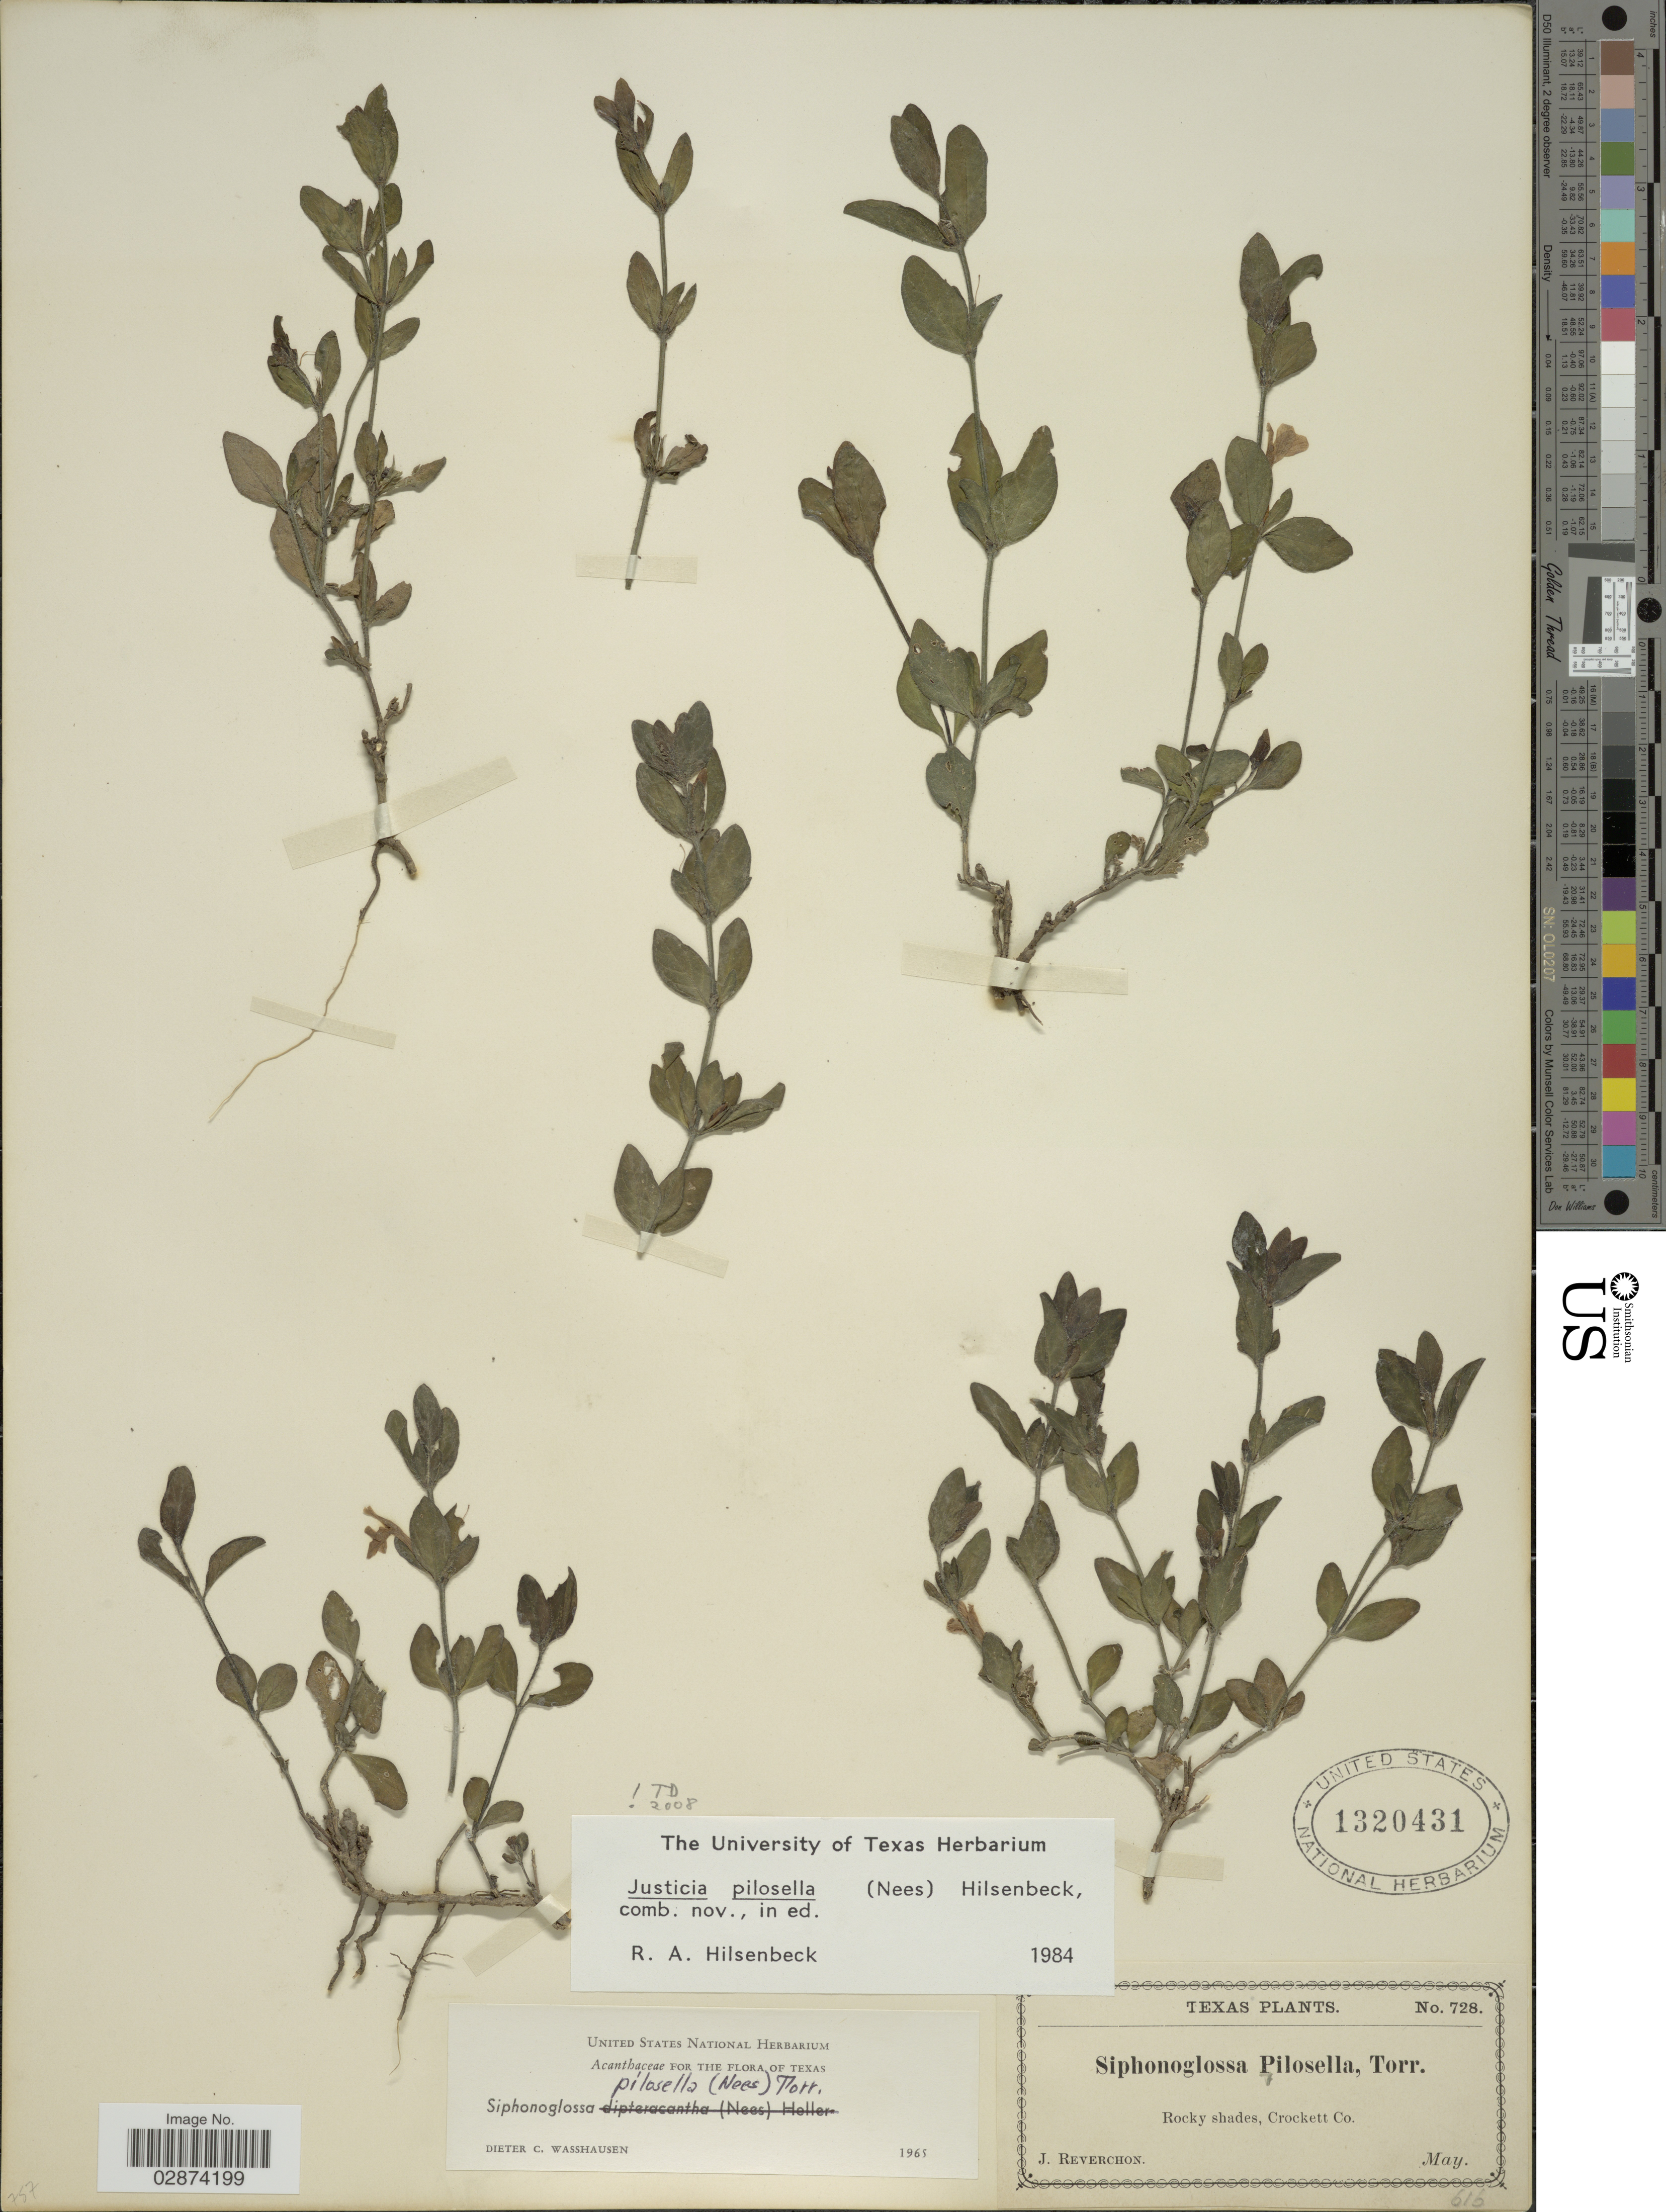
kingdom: Plantae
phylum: Tracheophyta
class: Magnoliopsida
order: Lamiales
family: Acanthaceae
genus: Justicia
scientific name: Justicia pilosella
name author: (Nees) Hilsenb.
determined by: Fisher, Amanda, (LOB), California State University, Long Beach (UNITED STATES)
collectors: J. Reverchon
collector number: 728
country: United States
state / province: Texas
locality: Rocky shades, Crockett Co.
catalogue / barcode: US 1320431